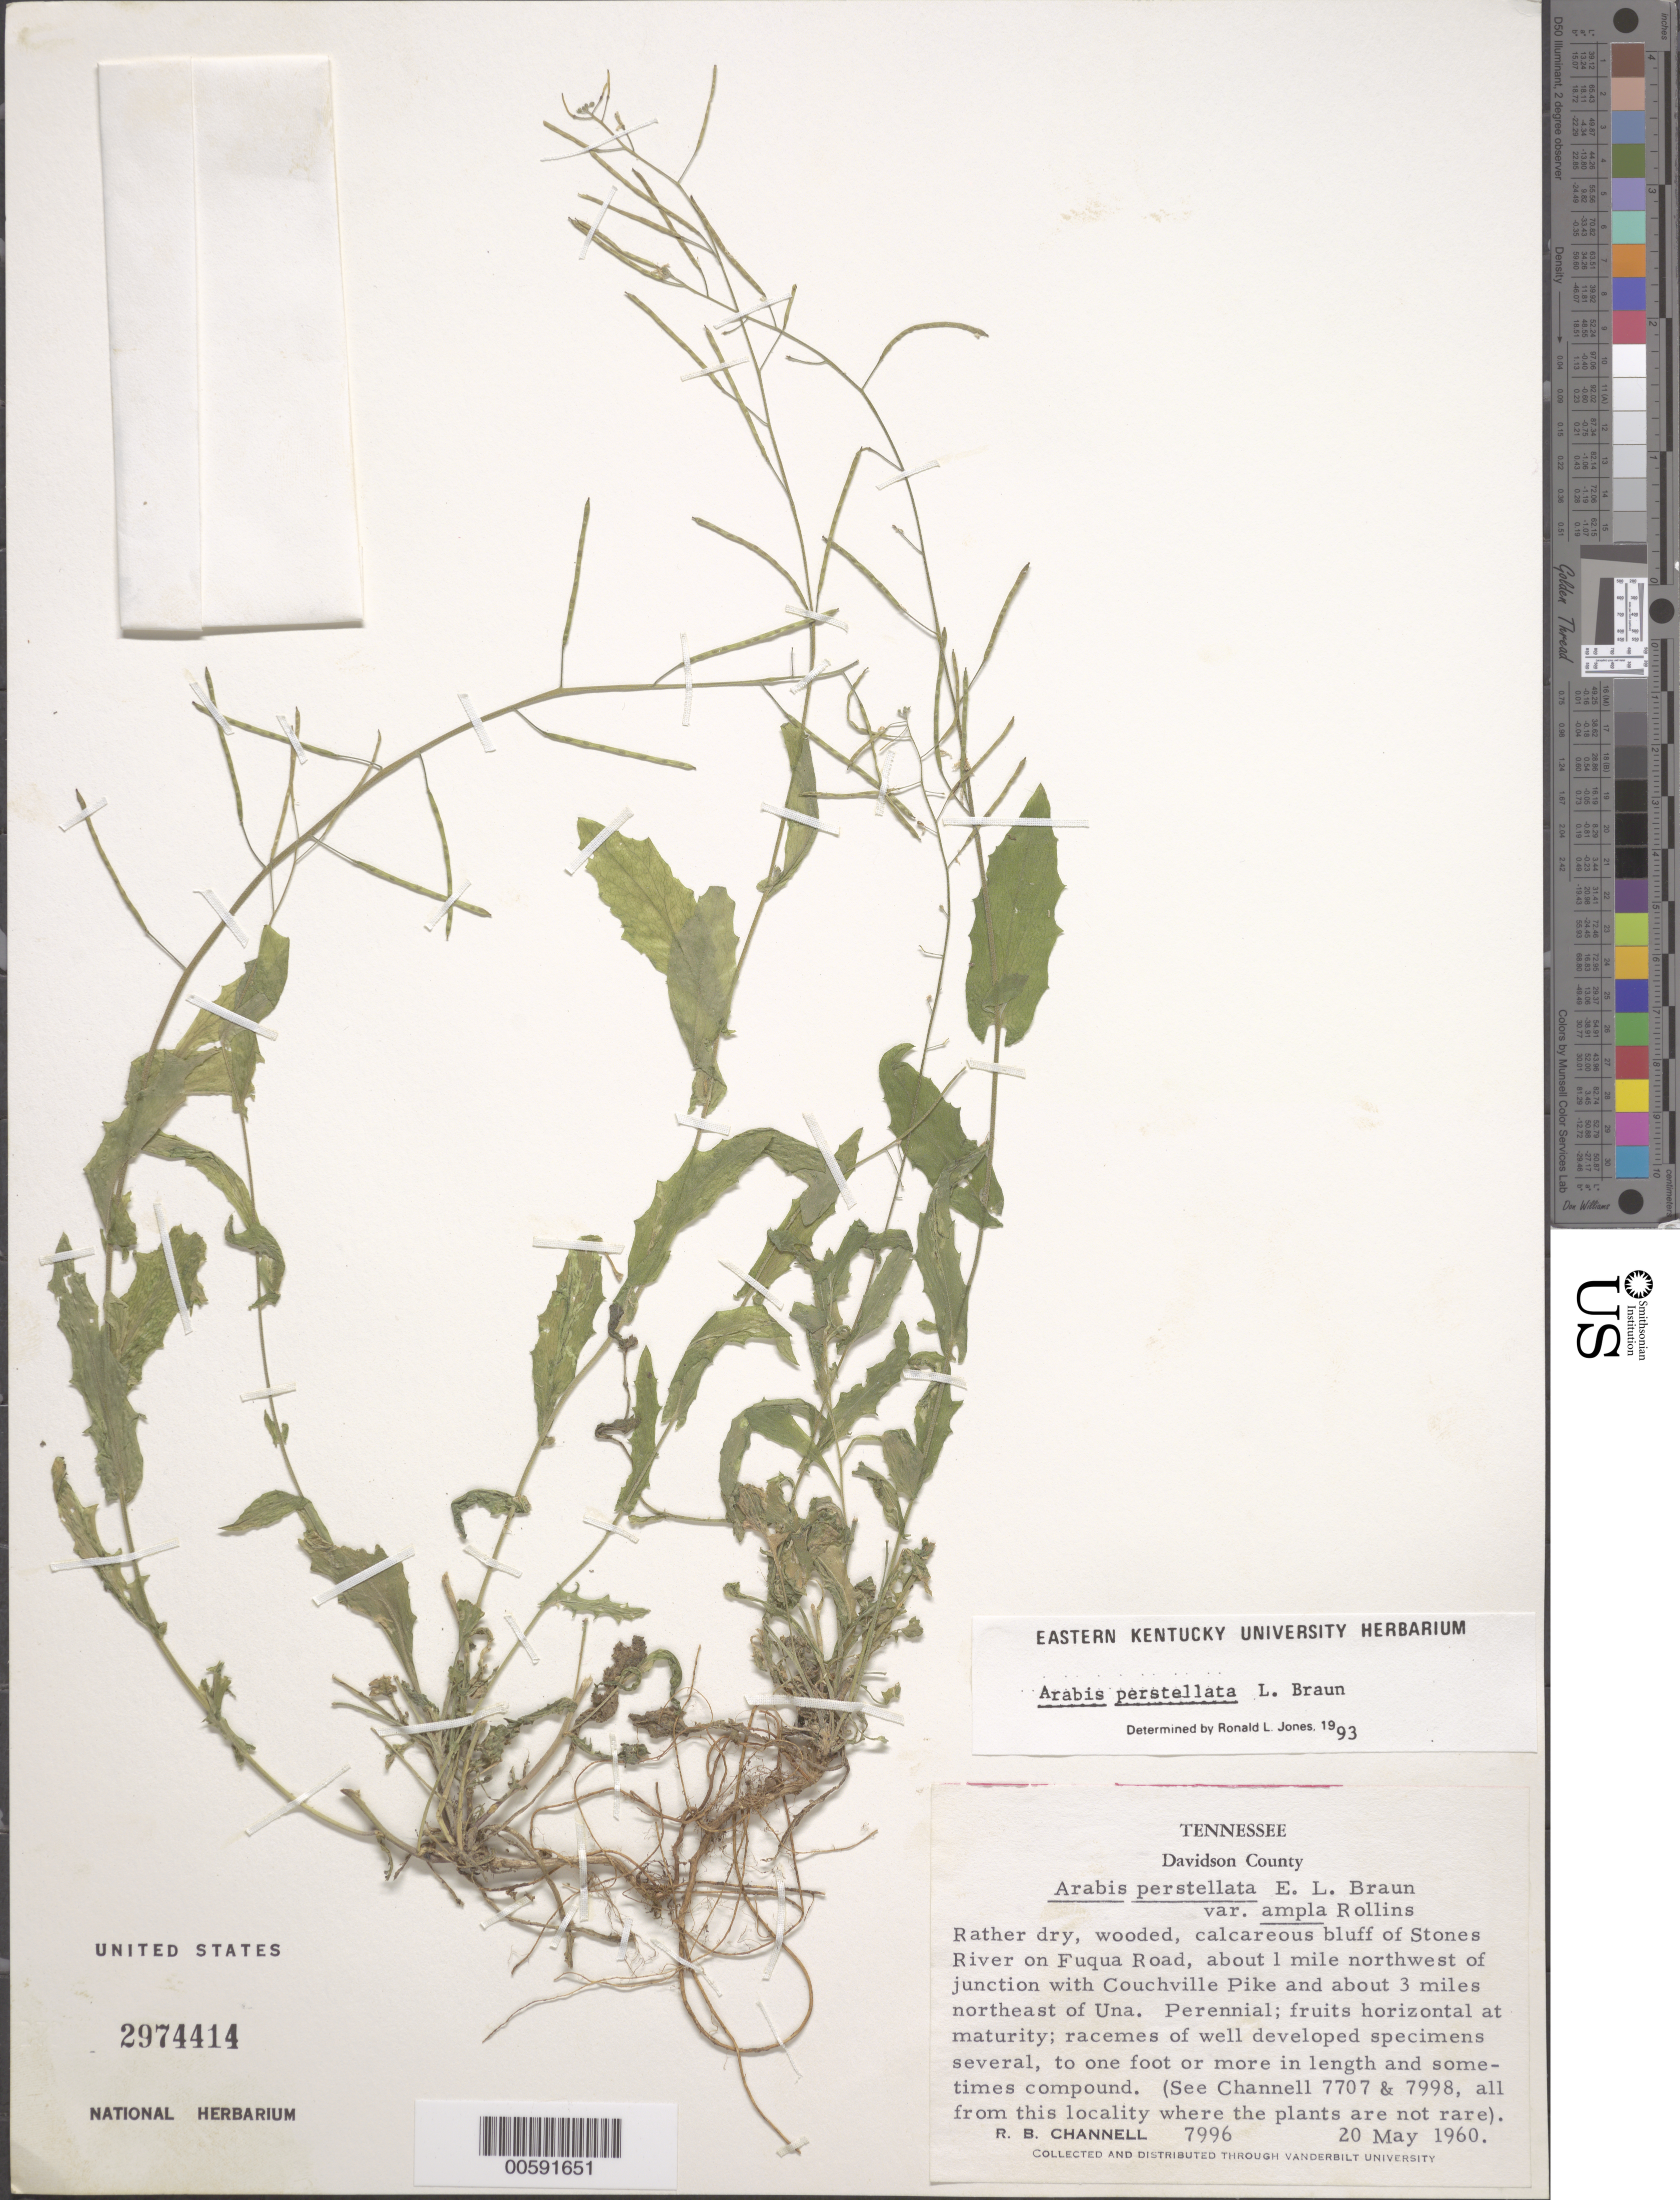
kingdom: Plantae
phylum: Tracheophyta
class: Magnoliopsida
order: Brassicales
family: Brassicaceae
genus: Arabis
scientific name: Arabis perstellata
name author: E.L. Braun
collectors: R. B. Channell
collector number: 7996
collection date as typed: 20 May 1960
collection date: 1960-05-20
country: United States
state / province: Tennessee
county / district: Davidson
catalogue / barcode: US 2974414